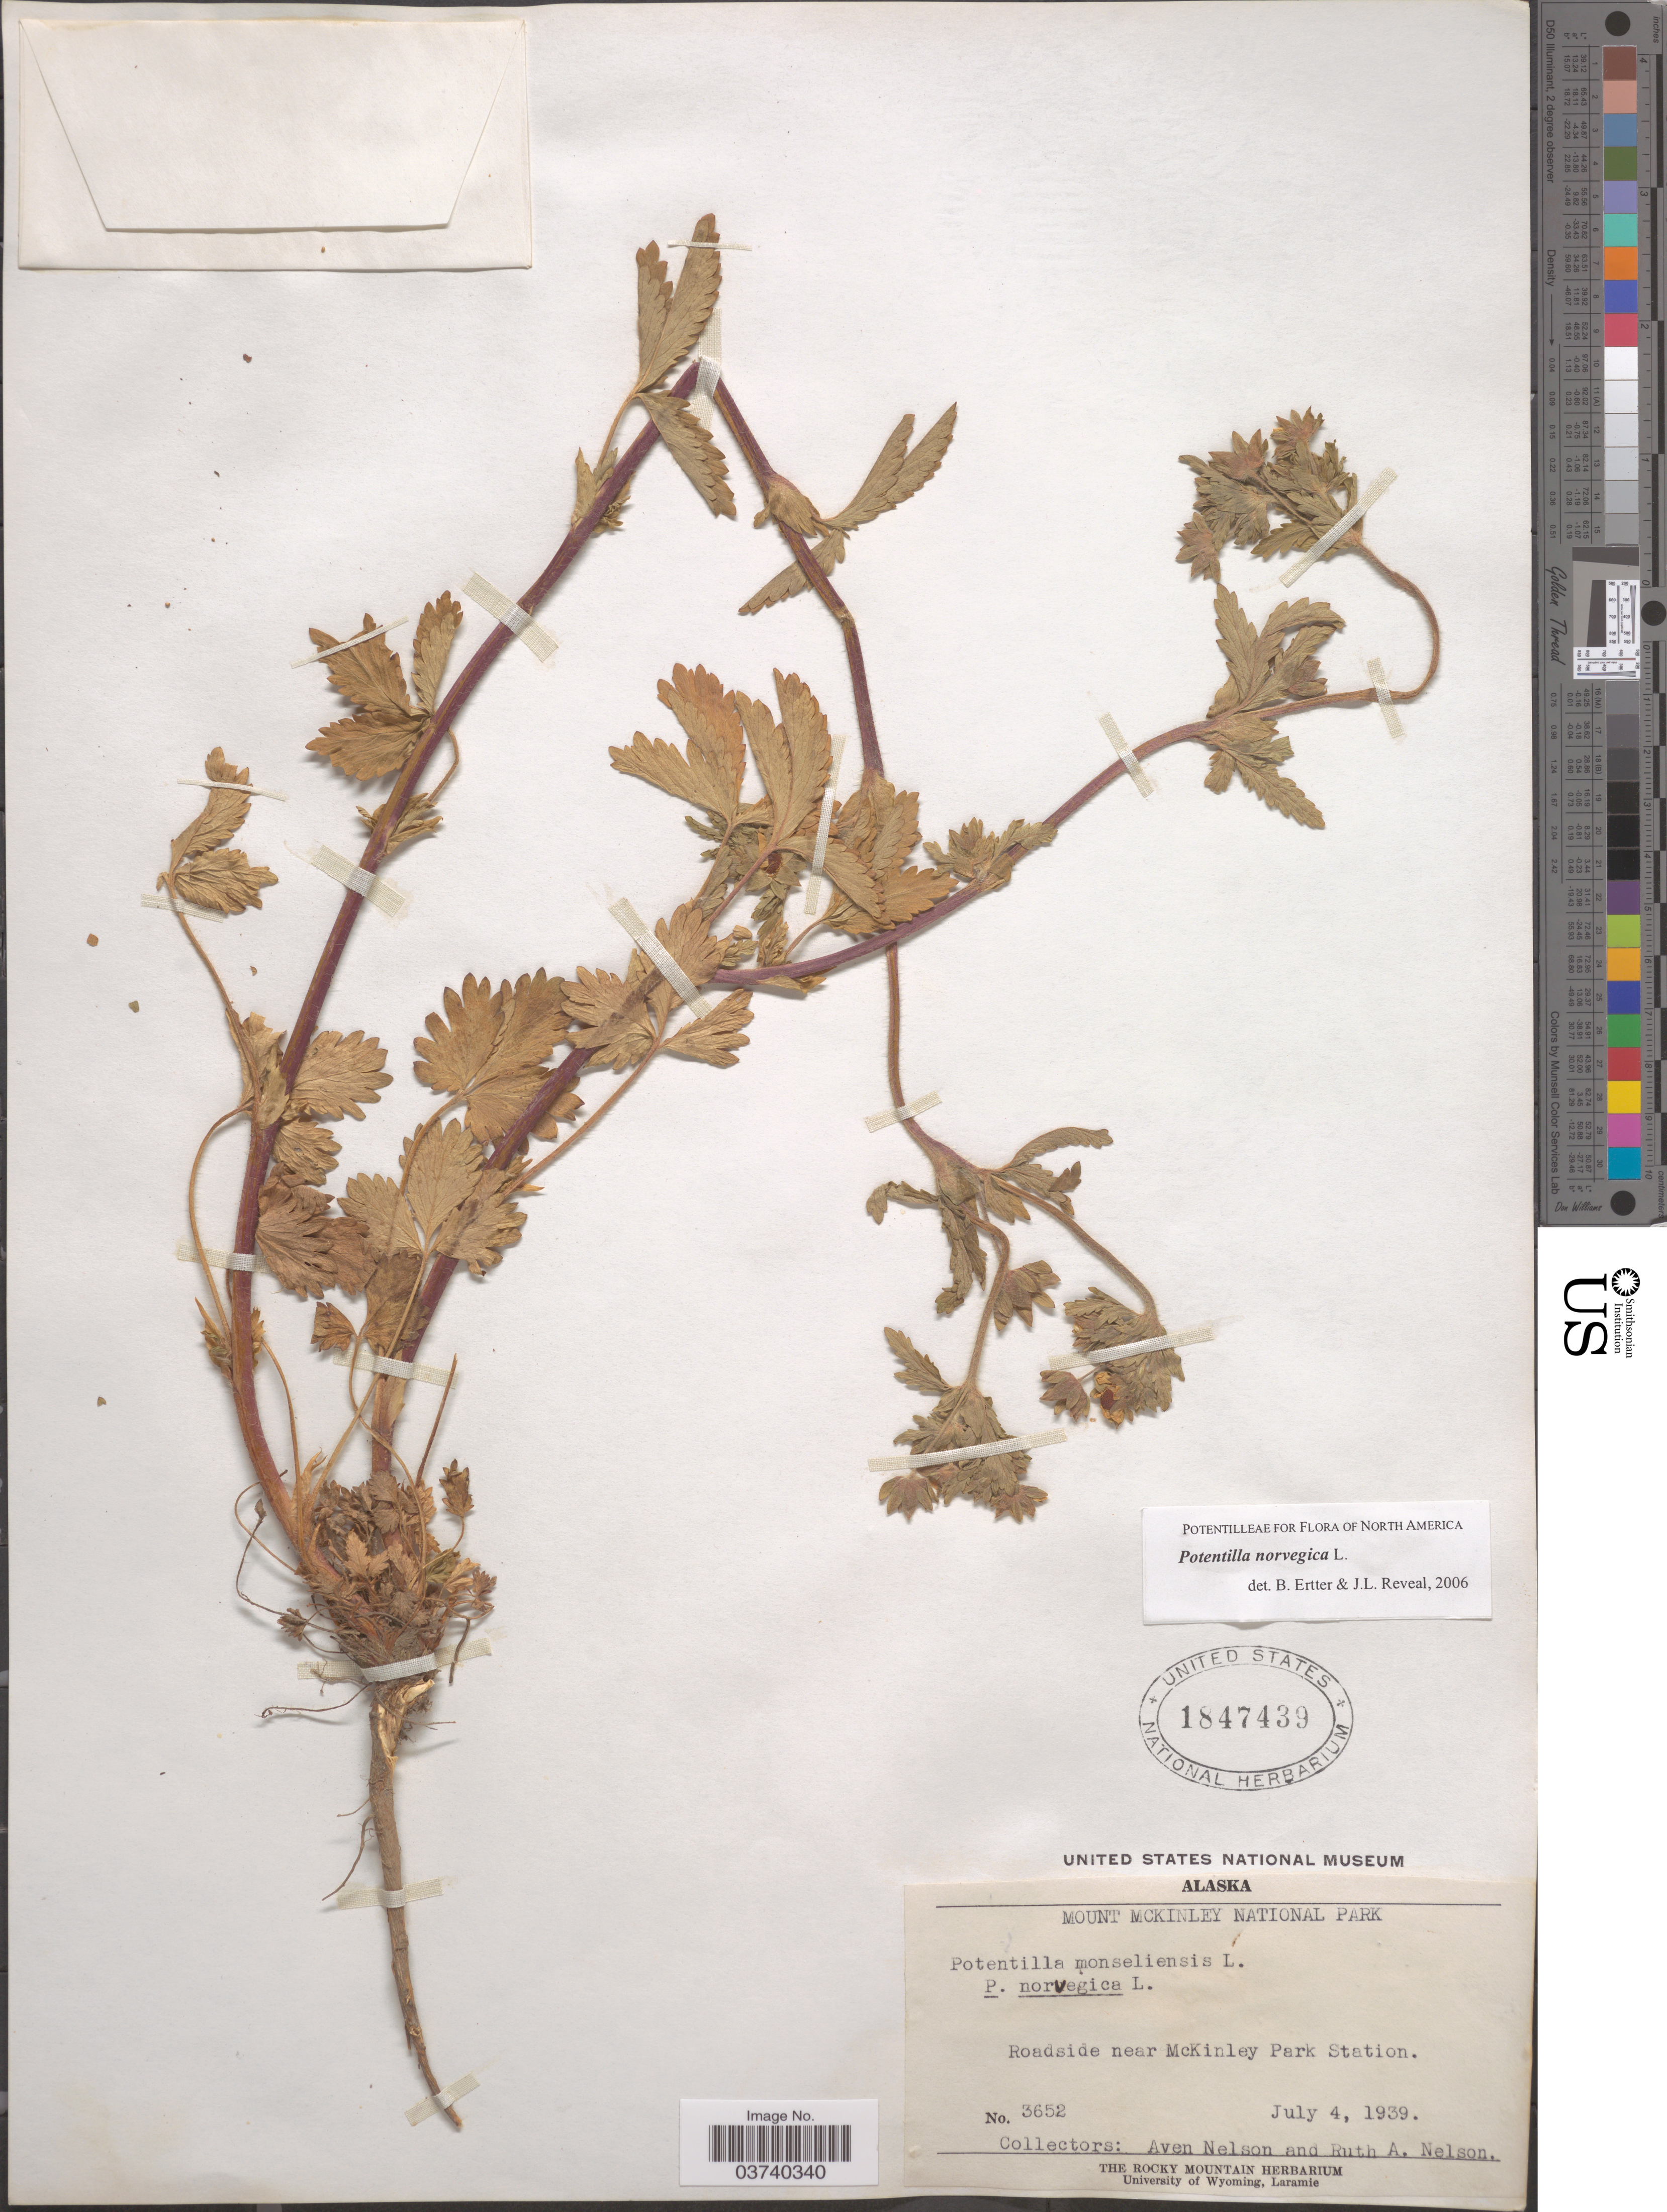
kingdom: Plantae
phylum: Tracheophyta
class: Magnoliopsida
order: Rosales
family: Rosaceae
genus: Potentilla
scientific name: Potentilla norvegica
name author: L.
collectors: A. Nelson & R. A. Nelson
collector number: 3652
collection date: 1939-07-04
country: United States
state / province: Alaska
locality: Mount McKinley National Park. Roadside near McKinley Park Station.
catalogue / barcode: US 1847439